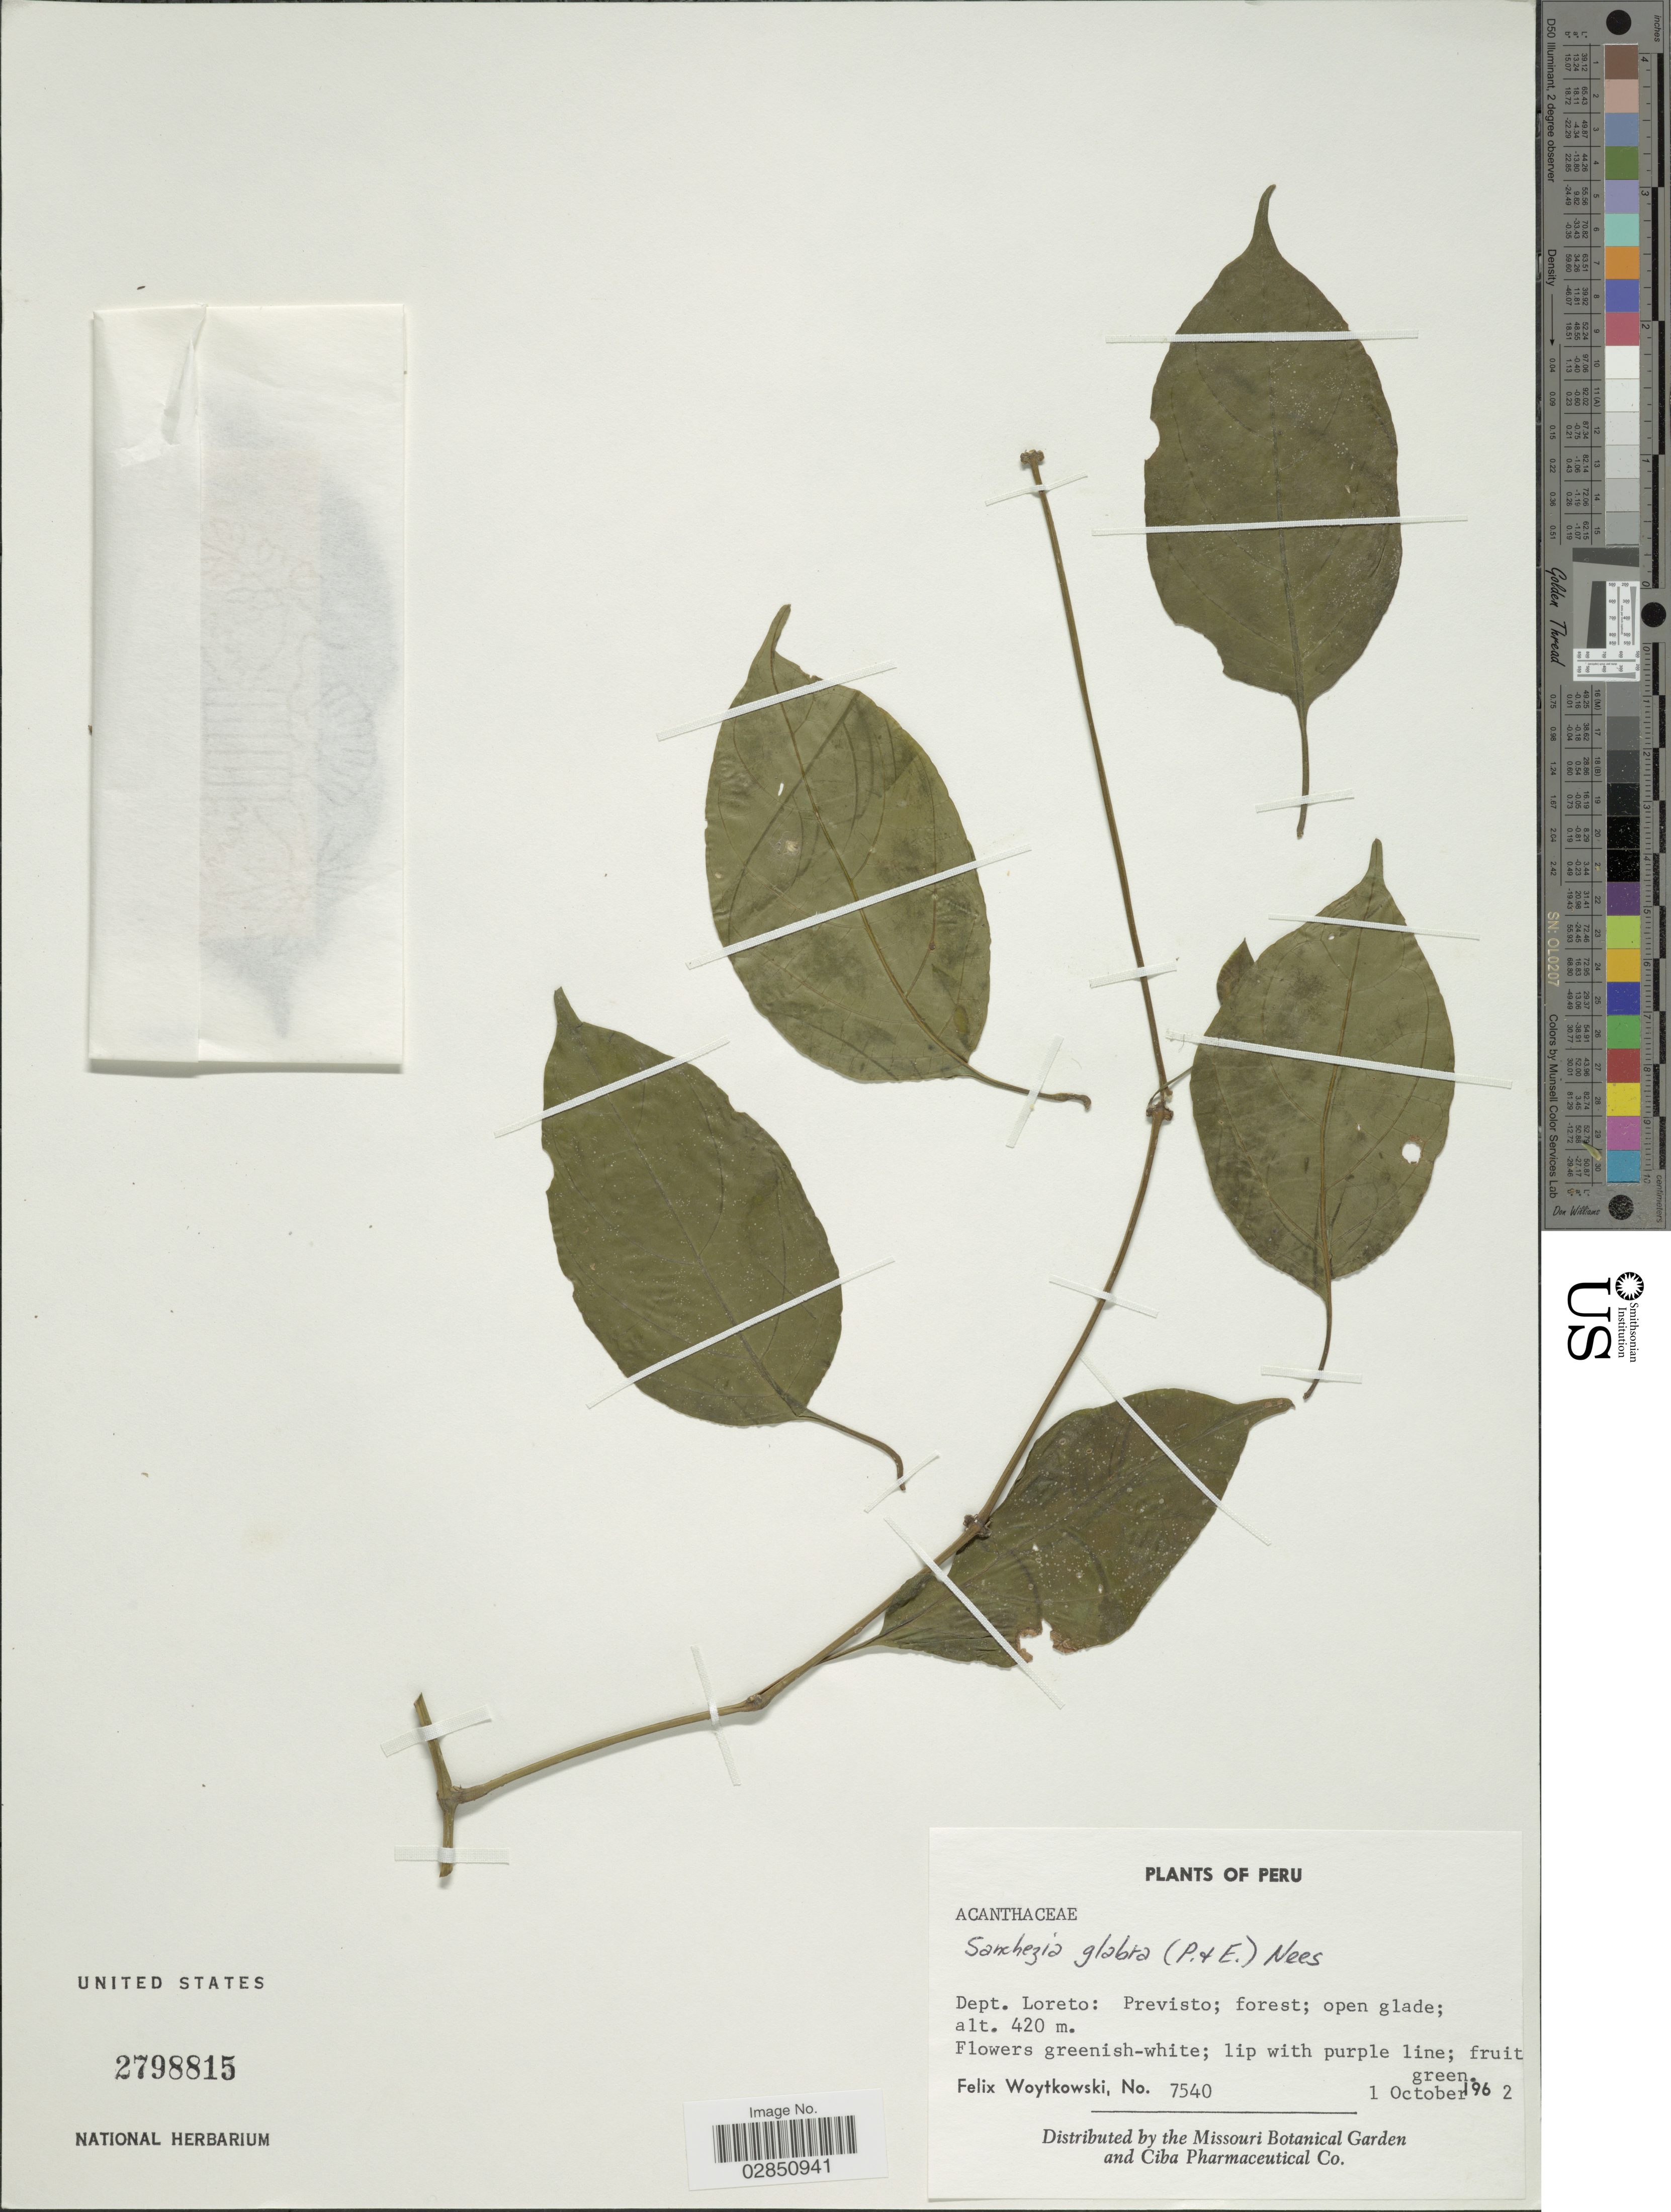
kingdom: Plantae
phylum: Tracheophyta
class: Magnoliopsida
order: Lamiales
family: Acanthaceae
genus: Mendoncia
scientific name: Mendoncia glabra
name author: (Poepp. & Endl.) Nees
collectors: F. Woytkowski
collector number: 7540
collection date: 1962-10-01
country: Peru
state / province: Loreto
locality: Dept. Loreto, Previsto.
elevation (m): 420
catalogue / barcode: US 2798815